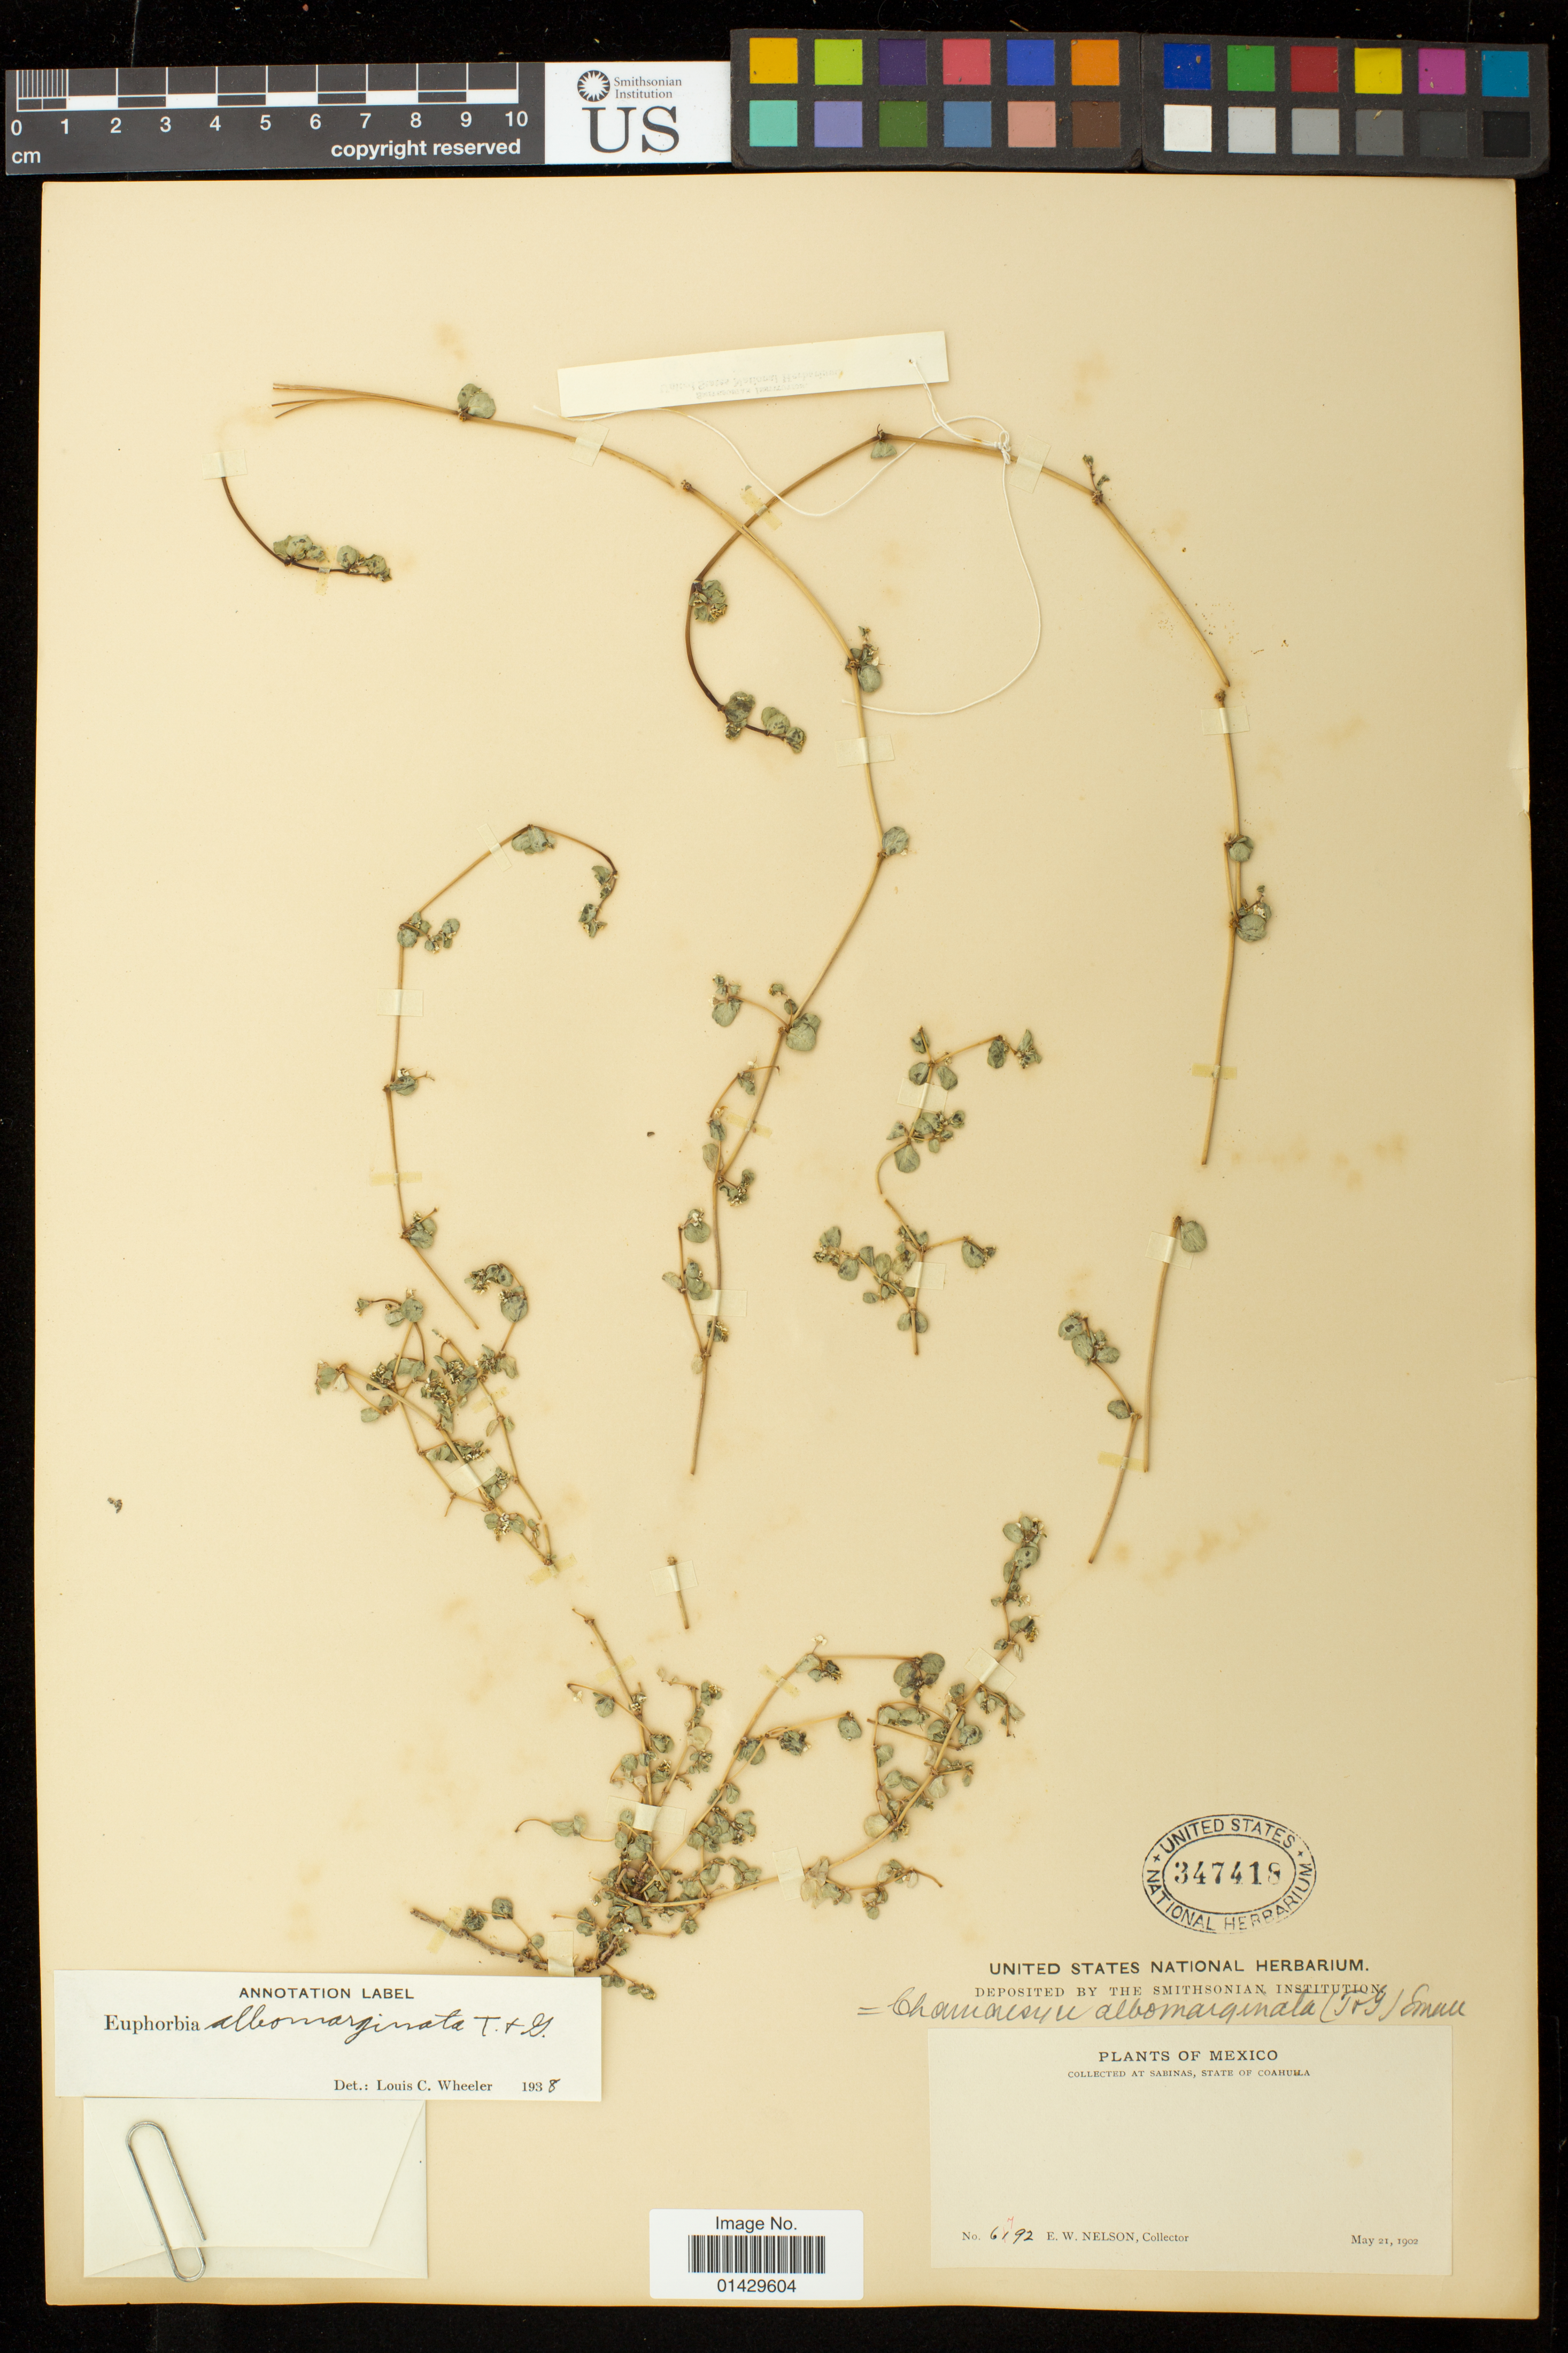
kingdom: Plantae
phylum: Tracheophyta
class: Magnoliopsida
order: Malpighiales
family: Euphorbiaceae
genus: Euphorbia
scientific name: Euphorbia albomarginata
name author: Torr. & A. Gray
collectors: E. W. Nelson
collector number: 6192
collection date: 1902-05-21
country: Mexico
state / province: Coahuila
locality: Sabinas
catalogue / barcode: US 347418